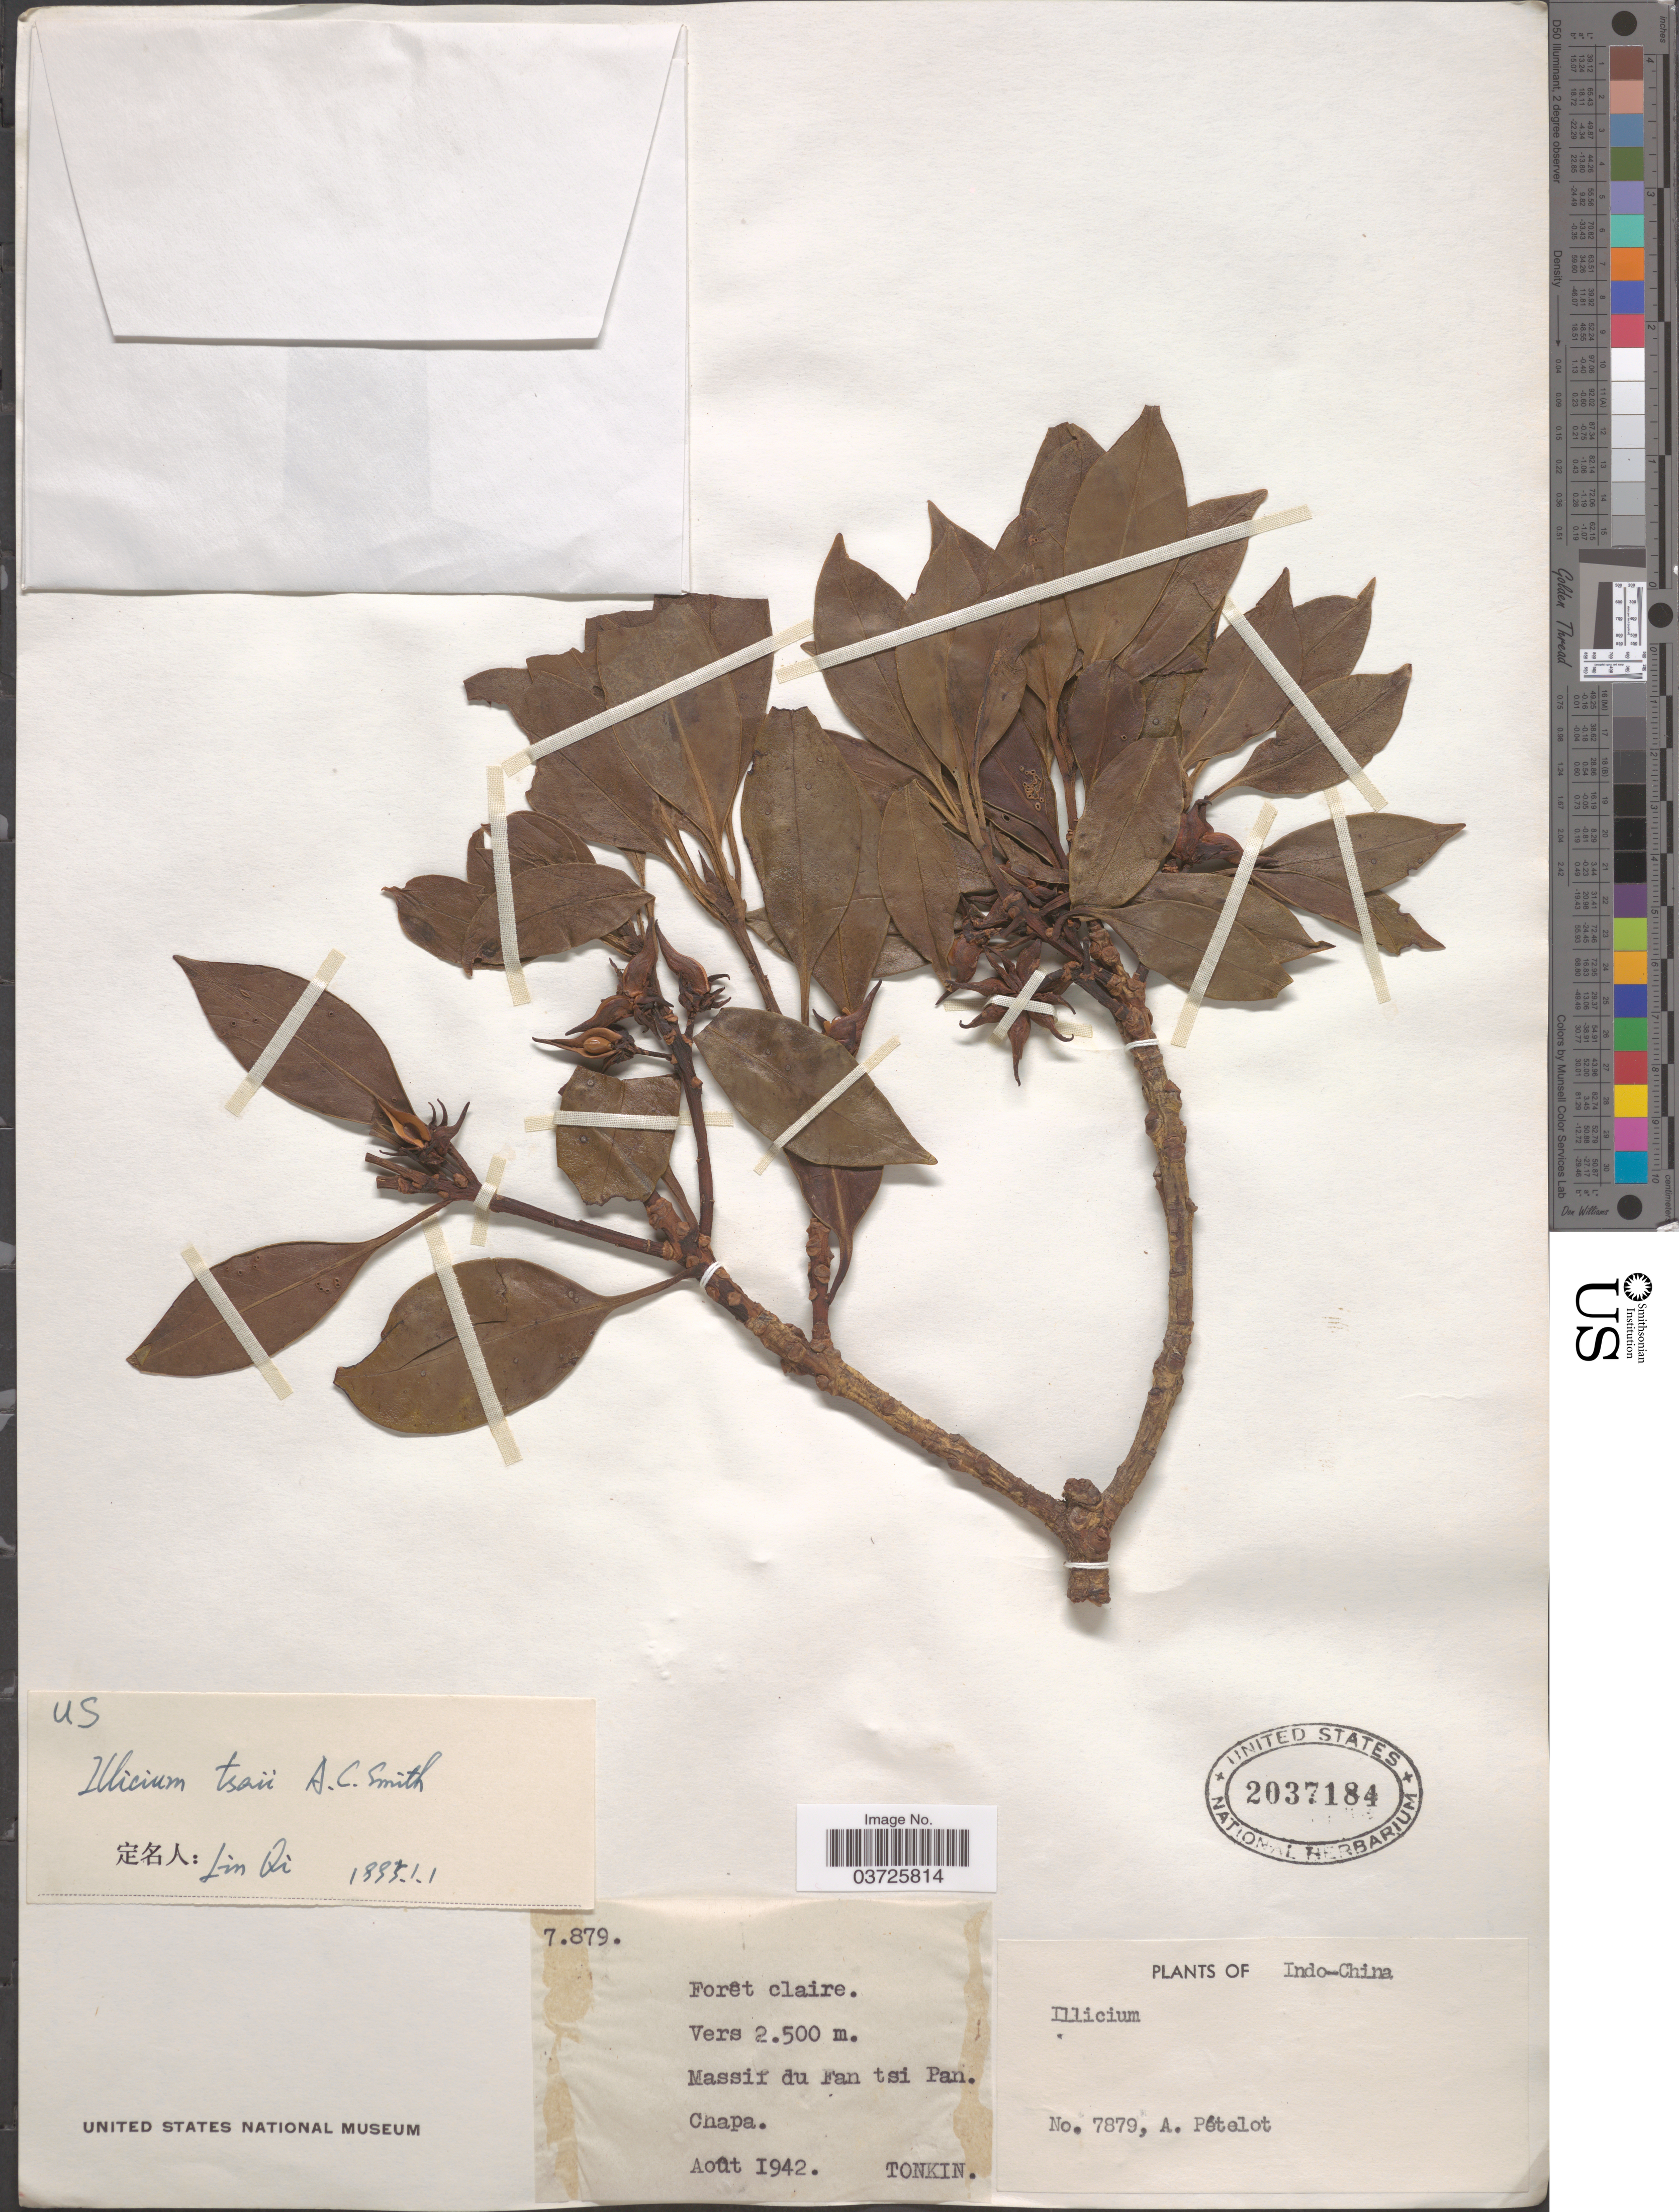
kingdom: Plantae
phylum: Tracheophyta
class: Magnoliopsida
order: Austrobaileyales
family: Schisandraceae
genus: Illicium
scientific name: Illicium tsaii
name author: A.C. Sm.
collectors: A. Petelot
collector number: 7879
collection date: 1942-08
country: Vietnam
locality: Indo-China. Massif du Fan tsi Pan. Chapa. Tonkin.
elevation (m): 2500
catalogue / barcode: US 2037184